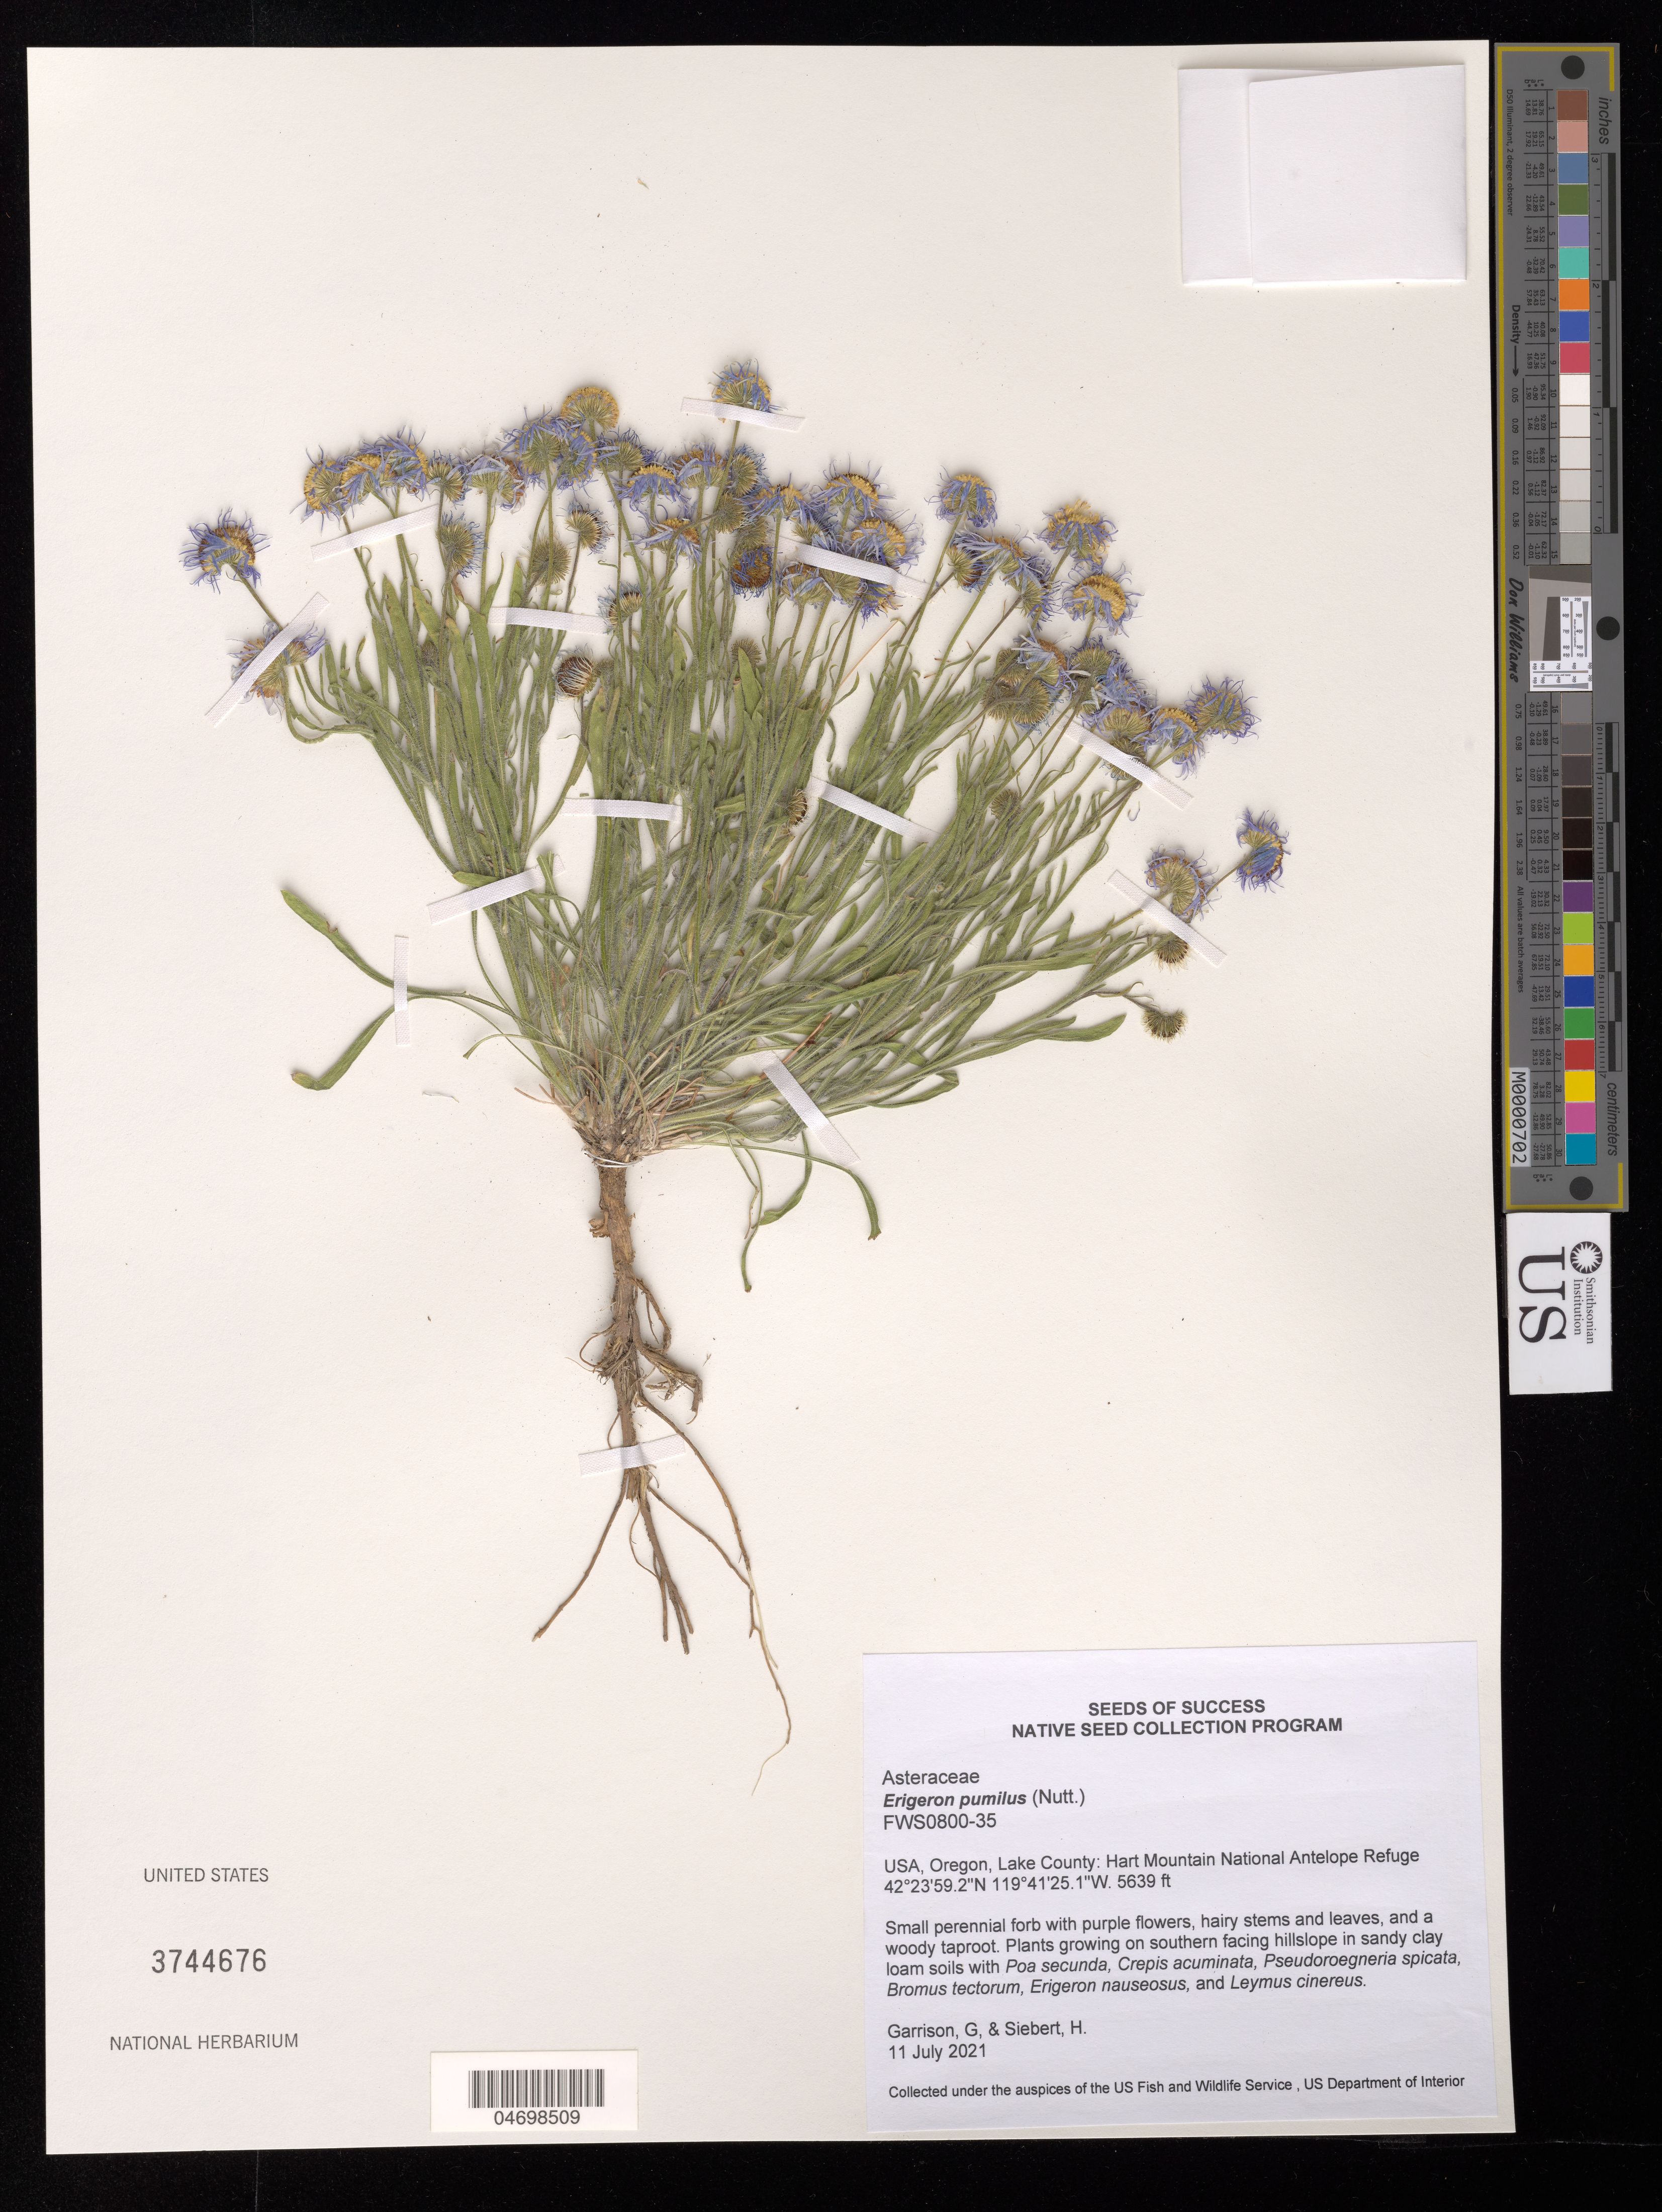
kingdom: Plantae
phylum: Tracheophyta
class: Magnoliopsida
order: Asterales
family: Asteraceae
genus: Erigeron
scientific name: Erigeron pumilus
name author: Nutt.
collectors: G. Garrison & H. Siebert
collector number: FWS0800-35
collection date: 2021-07-11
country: United States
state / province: Oregon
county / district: Lake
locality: Hart Mtn National Antelope Refuge.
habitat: Sandy clay loam soils. With Poa secunda, Crepis acuminata, Bromus tectorum, etc.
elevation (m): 1719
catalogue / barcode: US 3744676